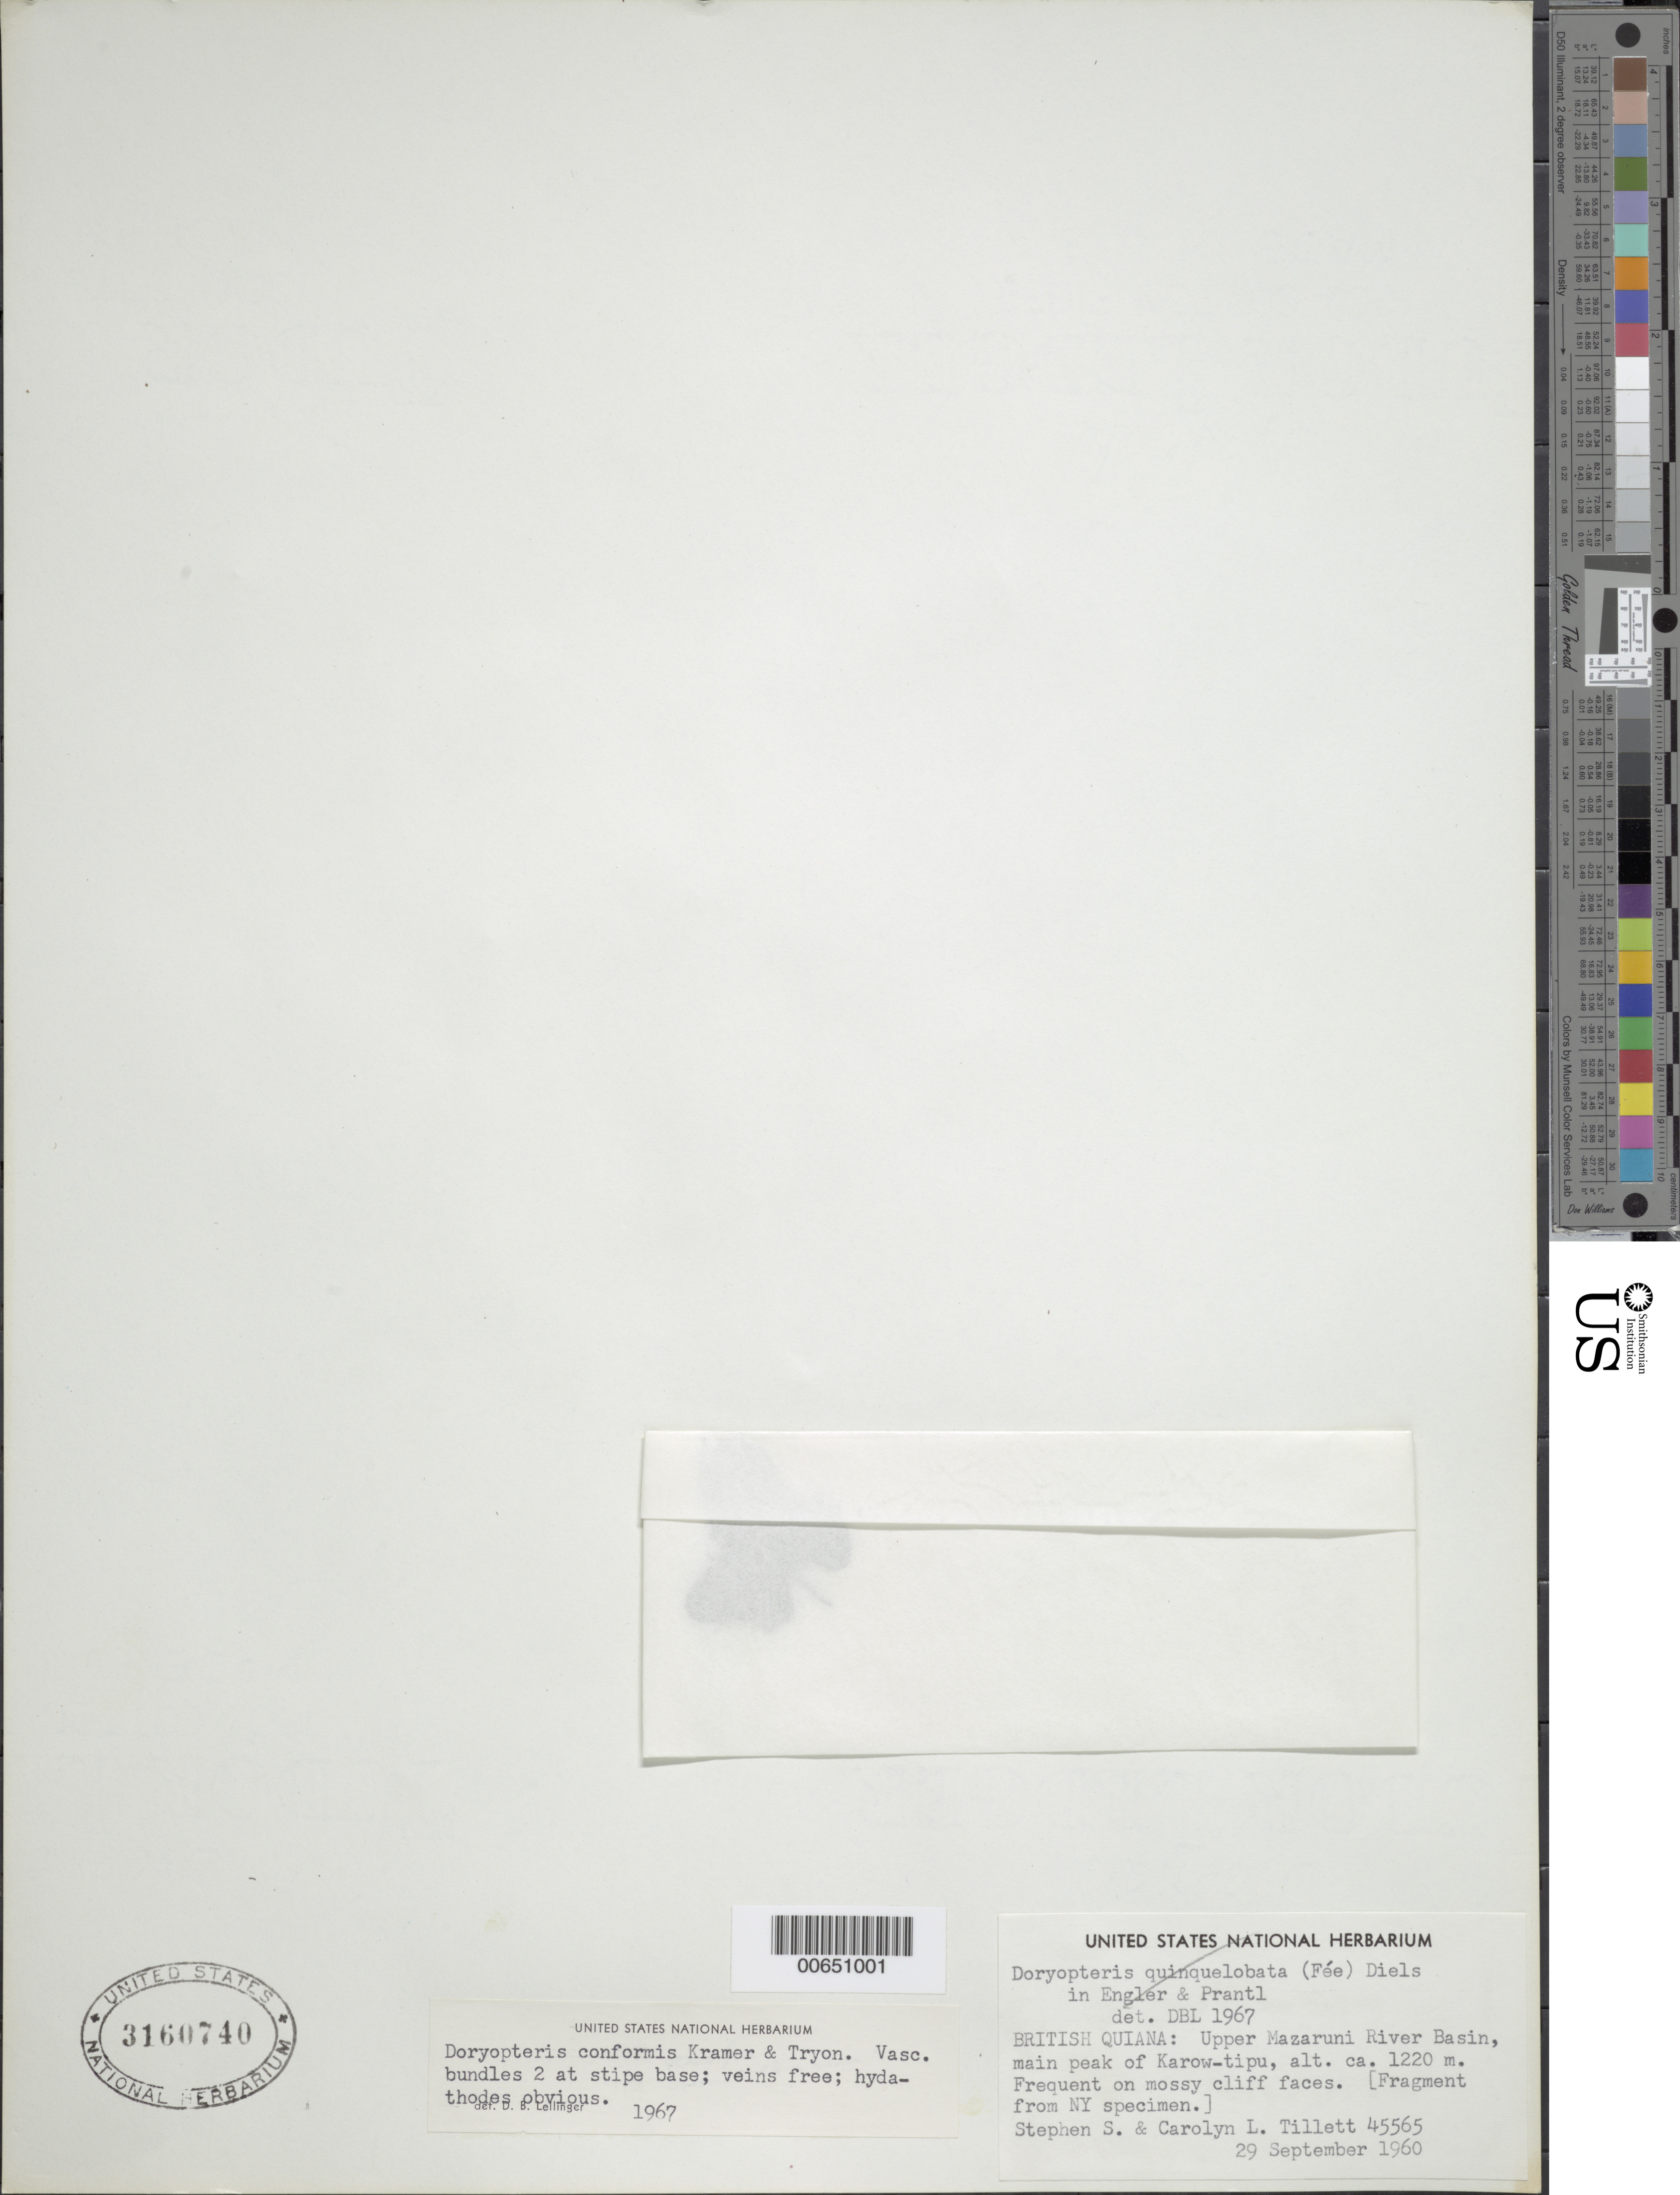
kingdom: Plantae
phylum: Tracheophyta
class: Polypodiopsida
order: Polypodiales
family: Pteridaceae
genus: Doryopteris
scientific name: Doryopteris conformis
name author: K.U. Kramer & R.M. Tryon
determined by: Lellinger, David B., (BOT), Smithsonian Institution - National Museum of Natural History (UNITED STATES)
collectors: S. S. Tillett, C. L. Tillett & R. Boyan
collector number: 45565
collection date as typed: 29-Sep-60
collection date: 1960-09-29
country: Guyana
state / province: Cuyuni-Mazaruni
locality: Karowtipu Mt., main peak of, Upper Mazaruni River basin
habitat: Mossy cliff faces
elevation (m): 1220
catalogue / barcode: US 3160740